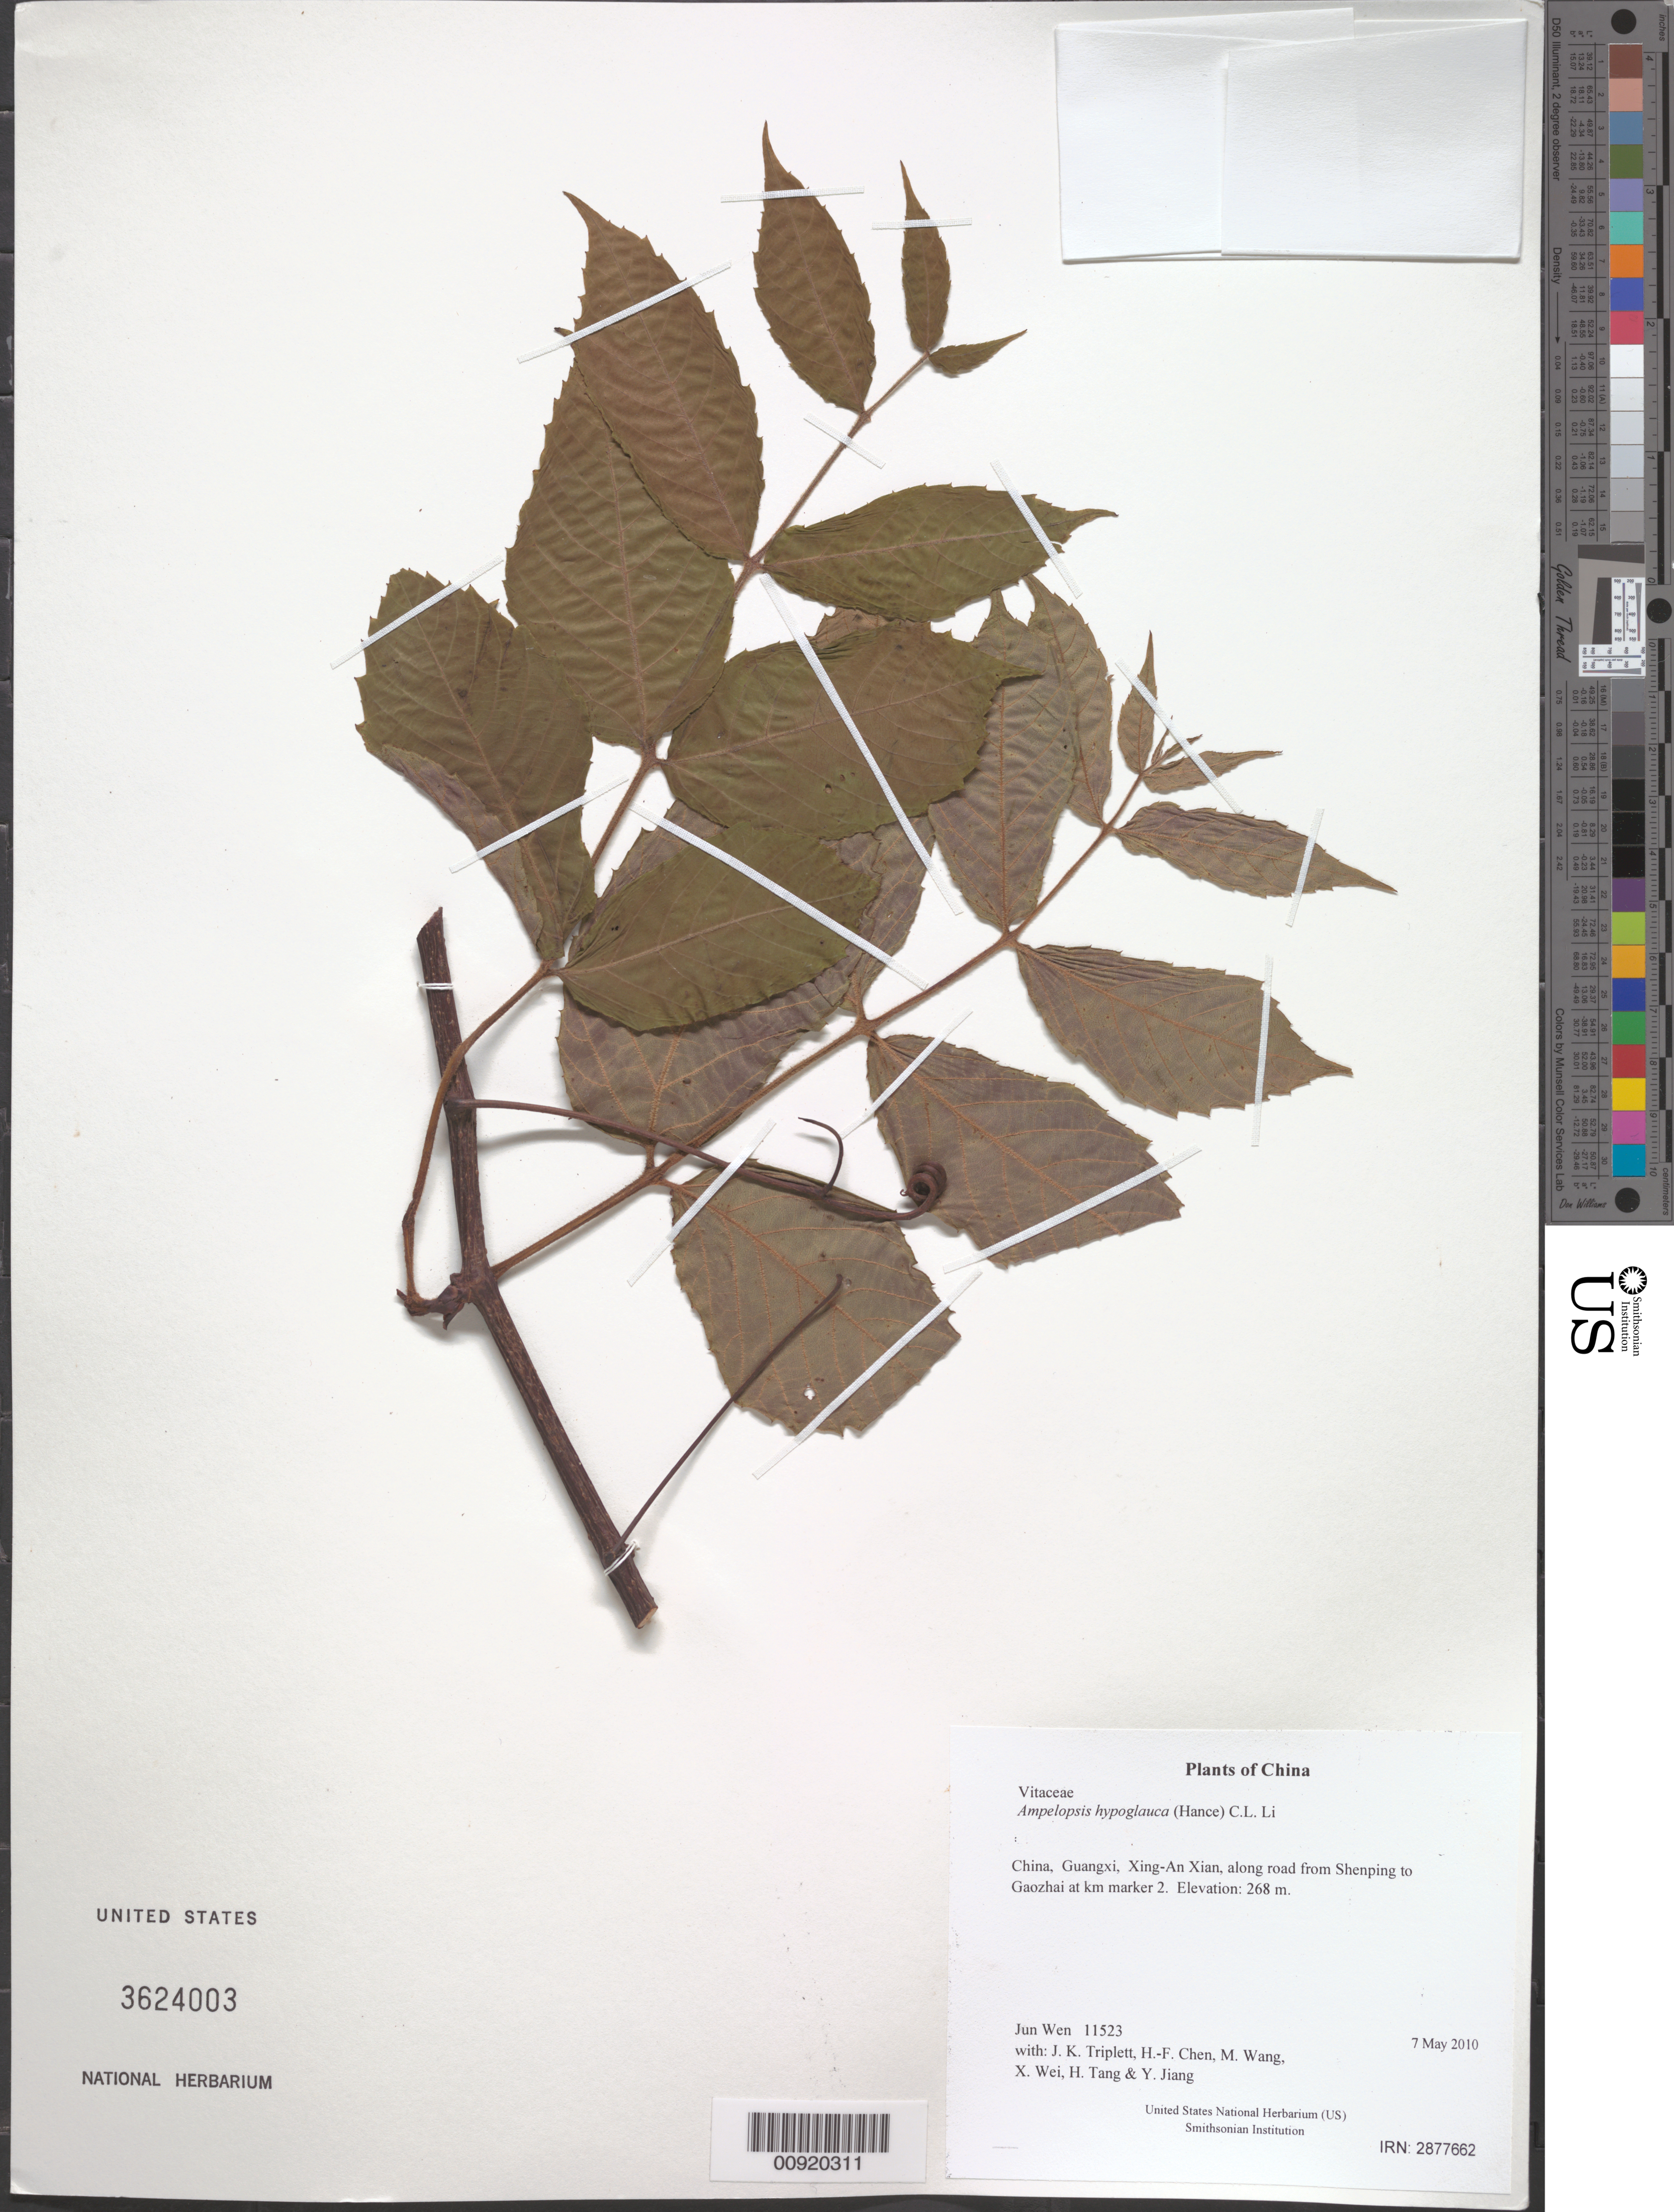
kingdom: Plantae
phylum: Tracheophyta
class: Magnoliopsida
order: Vitales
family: Vitaceae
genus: Ampelopsis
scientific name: Ampelopsis hypoglauca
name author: (Hance) C.L. Li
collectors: J. Wen, J. K. Triplett, H.-F. Chen, M. Wang, X. Wei, H. Tang & Y. Jiang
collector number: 11523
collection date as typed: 7 May 2010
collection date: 2010-05-07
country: China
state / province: Guangxi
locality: Xing-An Xian, along road from Shenping to Gaozhai at km marker 2.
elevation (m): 268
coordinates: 25 44.105 N, 110 29.262 E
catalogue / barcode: US 3624003